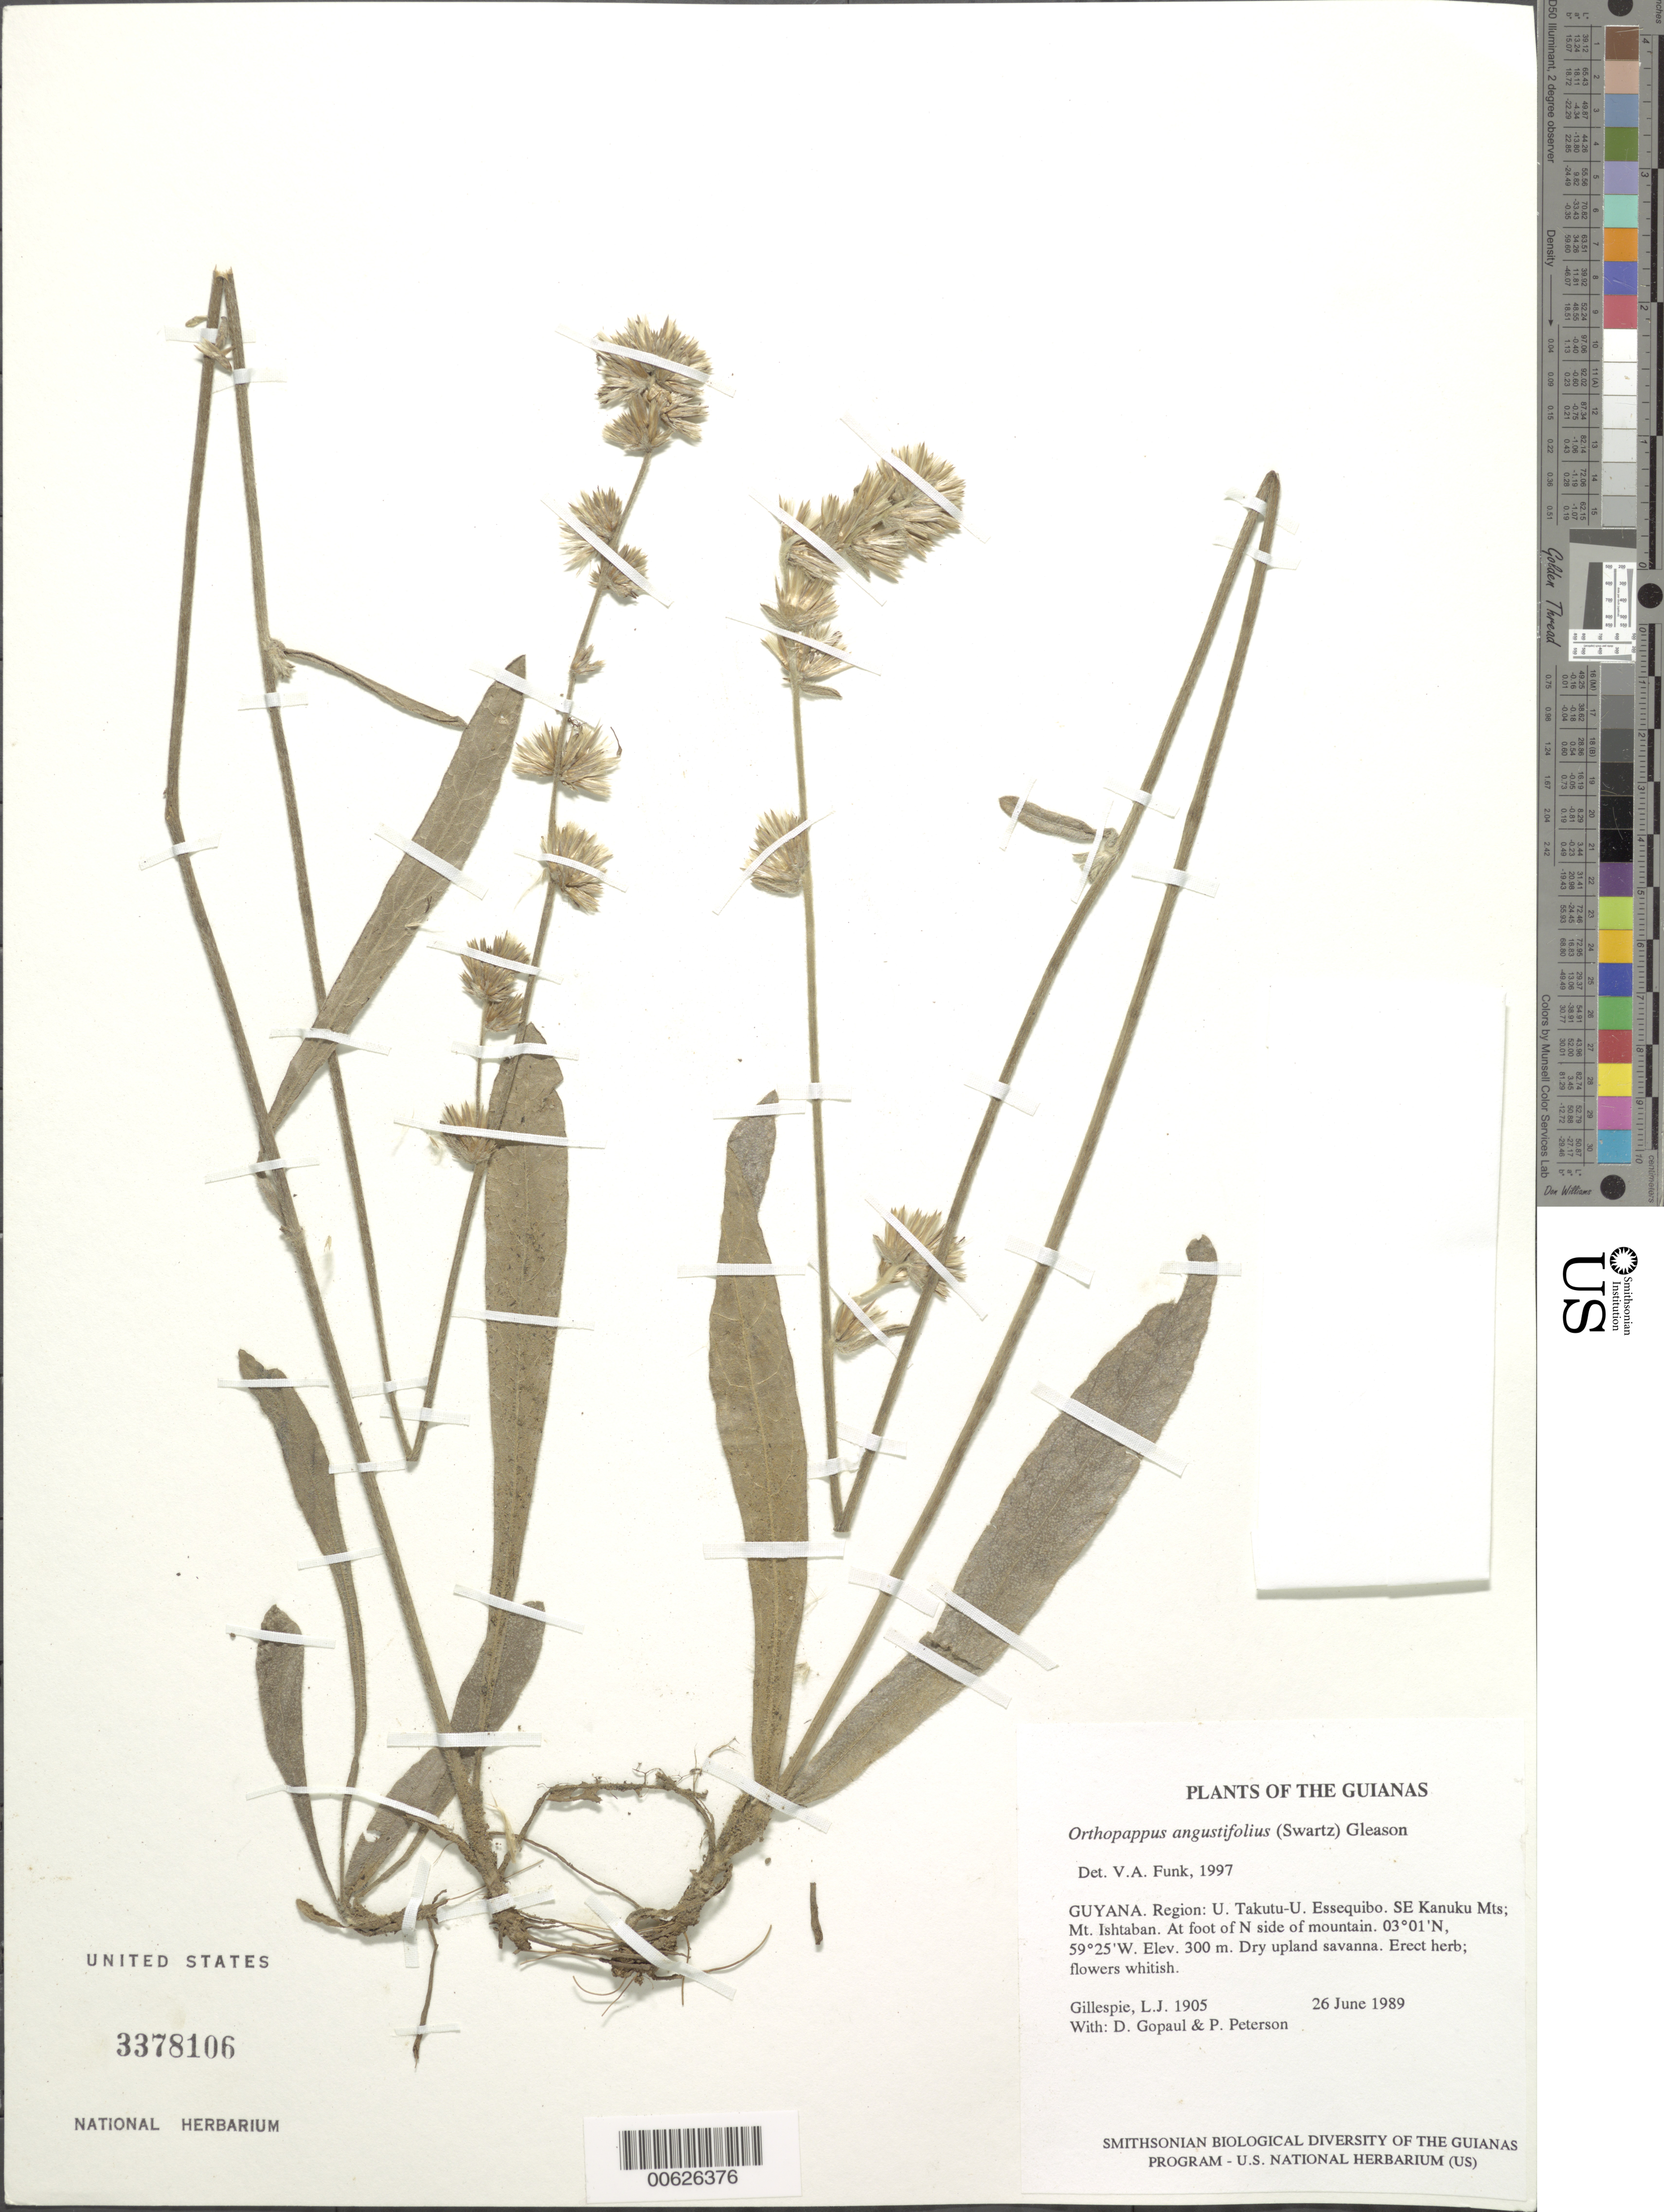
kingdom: Plantae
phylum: Tracheophyta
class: Magnoliopsida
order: Asterales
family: Asteraceae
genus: Orthopappus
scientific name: Orthopappus angustifolius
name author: (Sw.) Gleason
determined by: Funk, Vicki A., (BOT), Smithsonian Institution - National Museum of Natural History (UNITED STATES)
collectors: L. J. Gillespie, D. Gopaul & P. M. Peterson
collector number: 1905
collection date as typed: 26 June 1989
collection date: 1989-06-26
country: Guyana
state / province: U. Takutu-U. Essequibo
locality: SE Kanuku Mts; Mt. Ishtaban. At foot of N side of mountain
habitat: Dry upland savanna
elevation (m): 300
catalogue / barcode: US 3378106